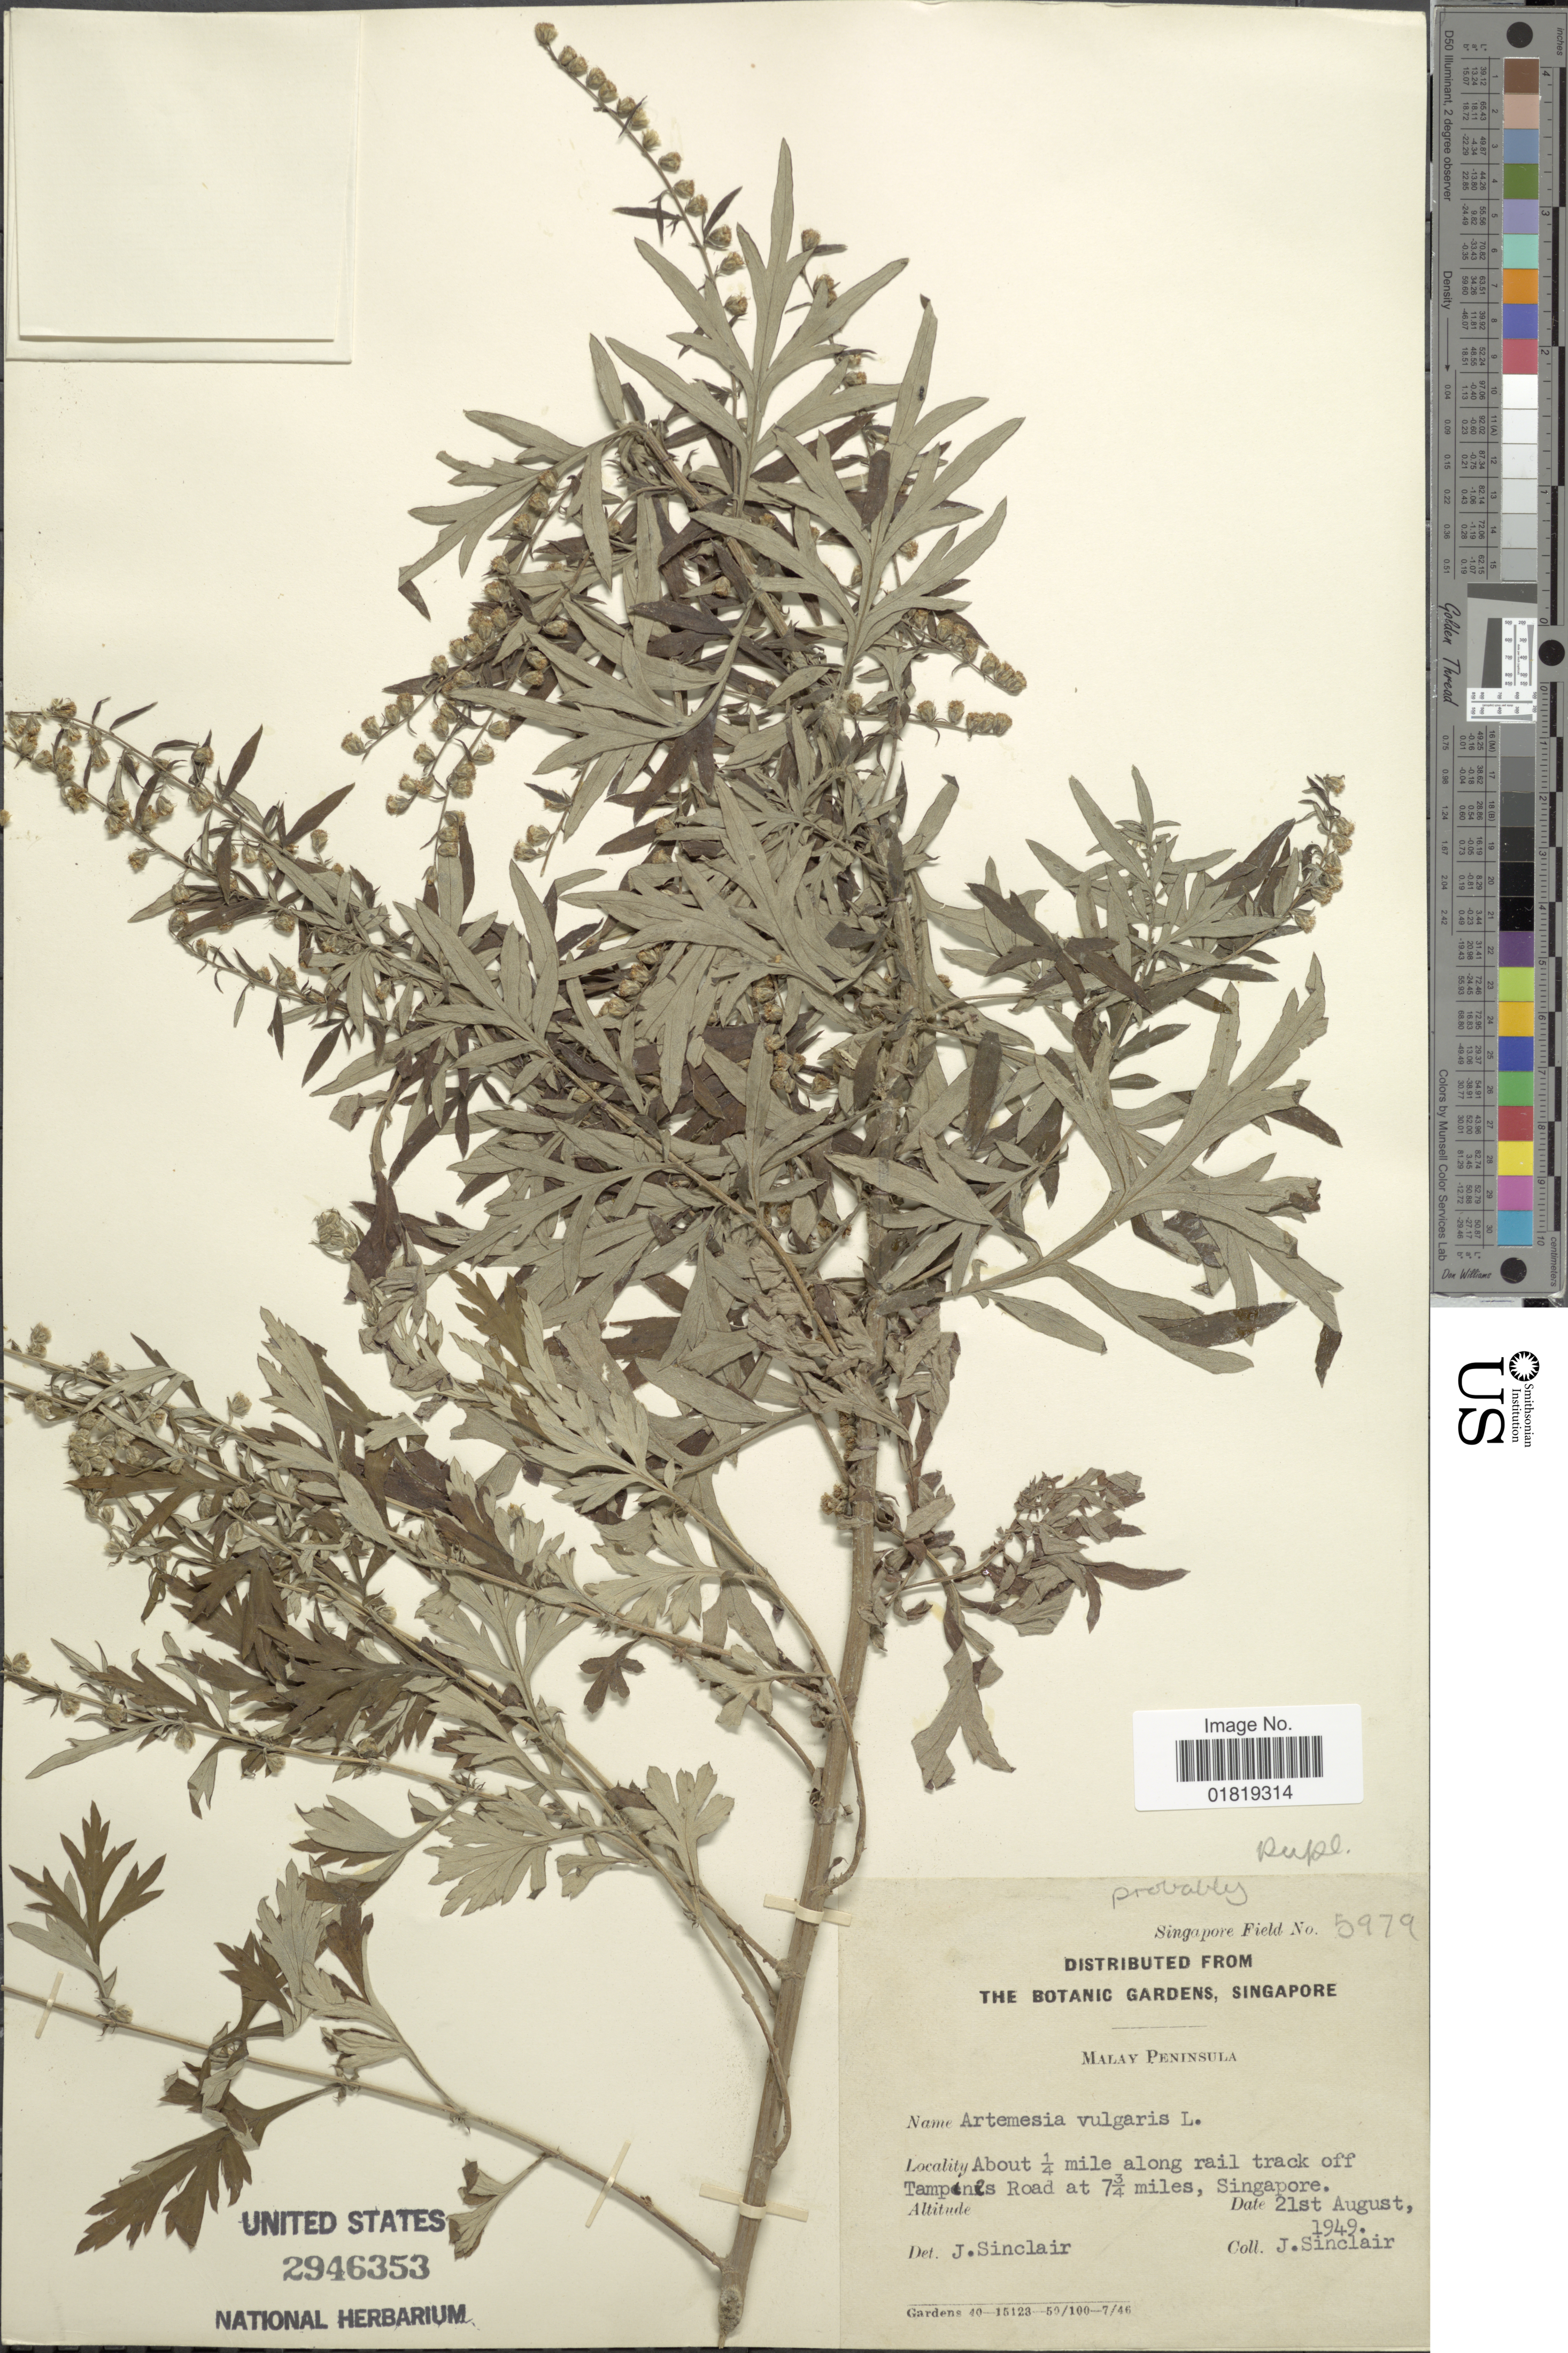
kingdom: Plantae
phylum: Tracheophyta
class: Magnoliopsida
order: Asterales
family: Asteraceae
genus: Artemisia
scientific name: Artemisia vulgaris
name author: L.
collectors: J. Sinclair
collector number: Singapore Field 5979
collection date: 1949-08-21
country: Singapore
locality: About ¼ mile along rail track off Tampines Road at 7 3/4 miles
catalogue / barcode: US 2946353